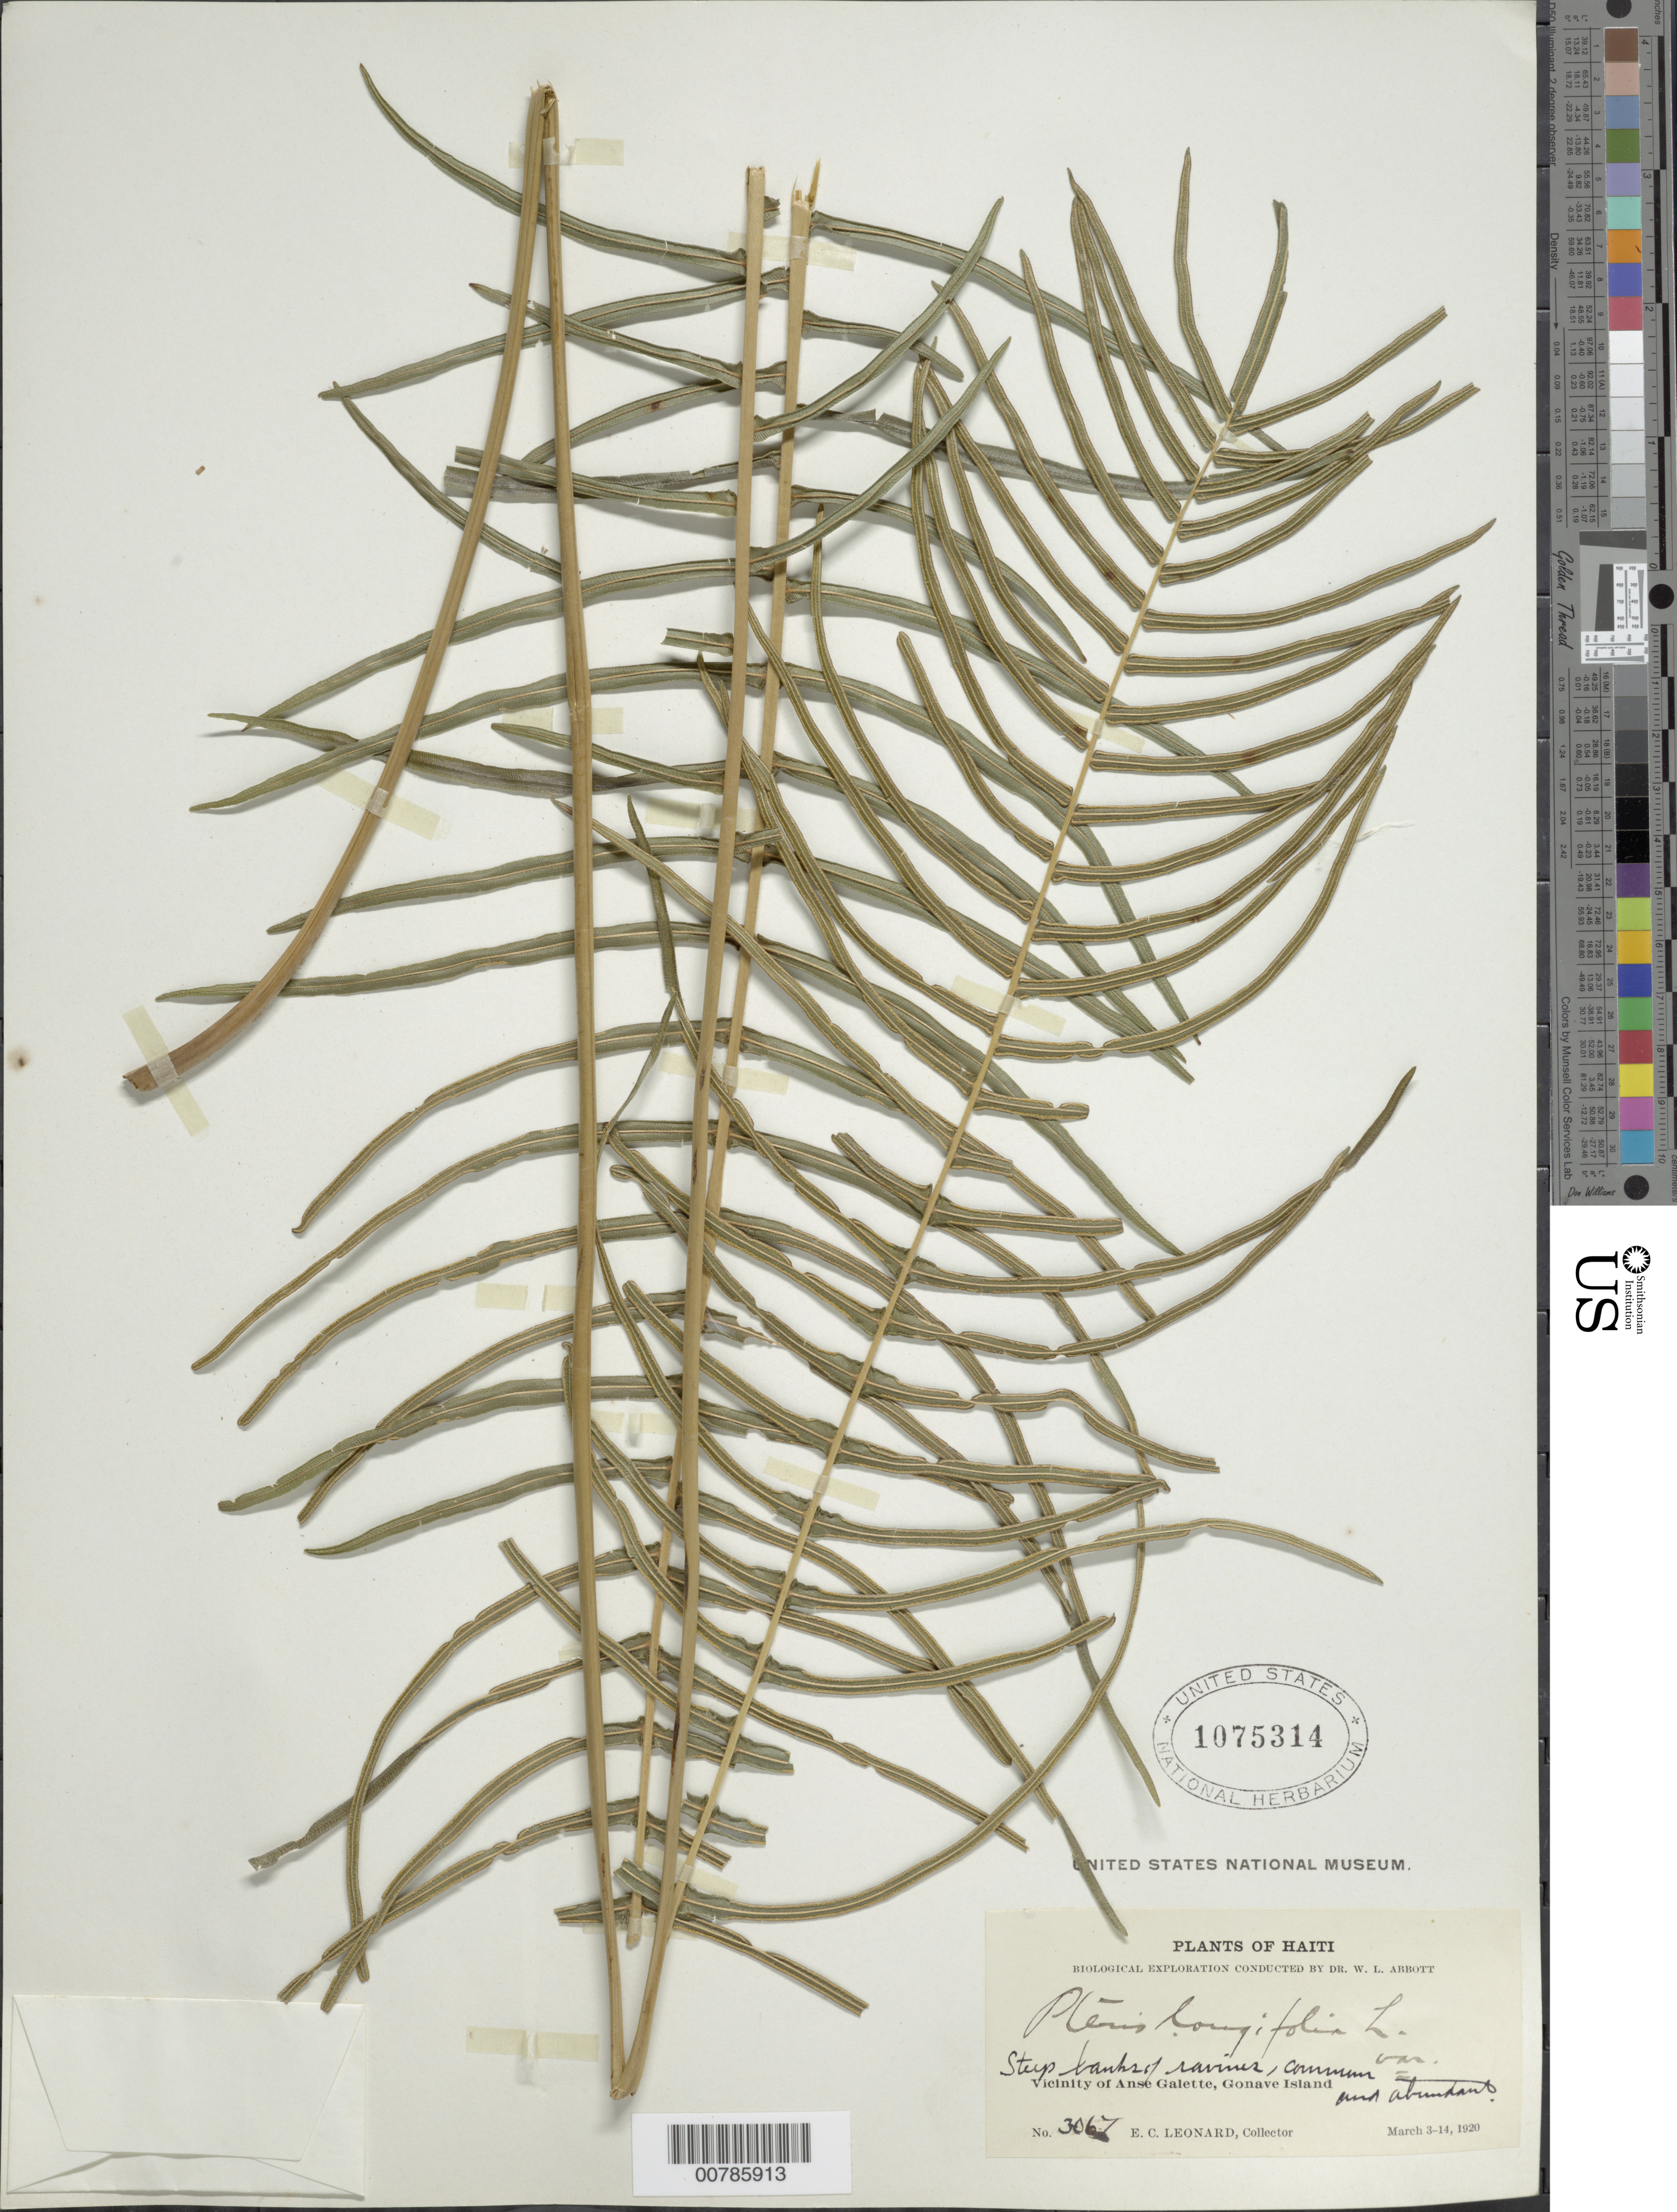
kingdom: Plantae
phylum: Tracheophyta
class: Polypodiopsida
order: Polypodiales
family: Pteridaceae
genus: Pteris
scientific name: Pteris longifolia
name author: L.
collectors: E. C. Leonard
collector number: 3067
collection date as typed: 03 Mar 1920 to 14 Mar 1920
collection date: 1920-03-03/1920-03-14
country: Haiti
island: Hispaniola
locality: Gonave Island, vicinity of Anse Galette.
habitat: Steep banks of ravine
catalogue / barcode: US 1075314